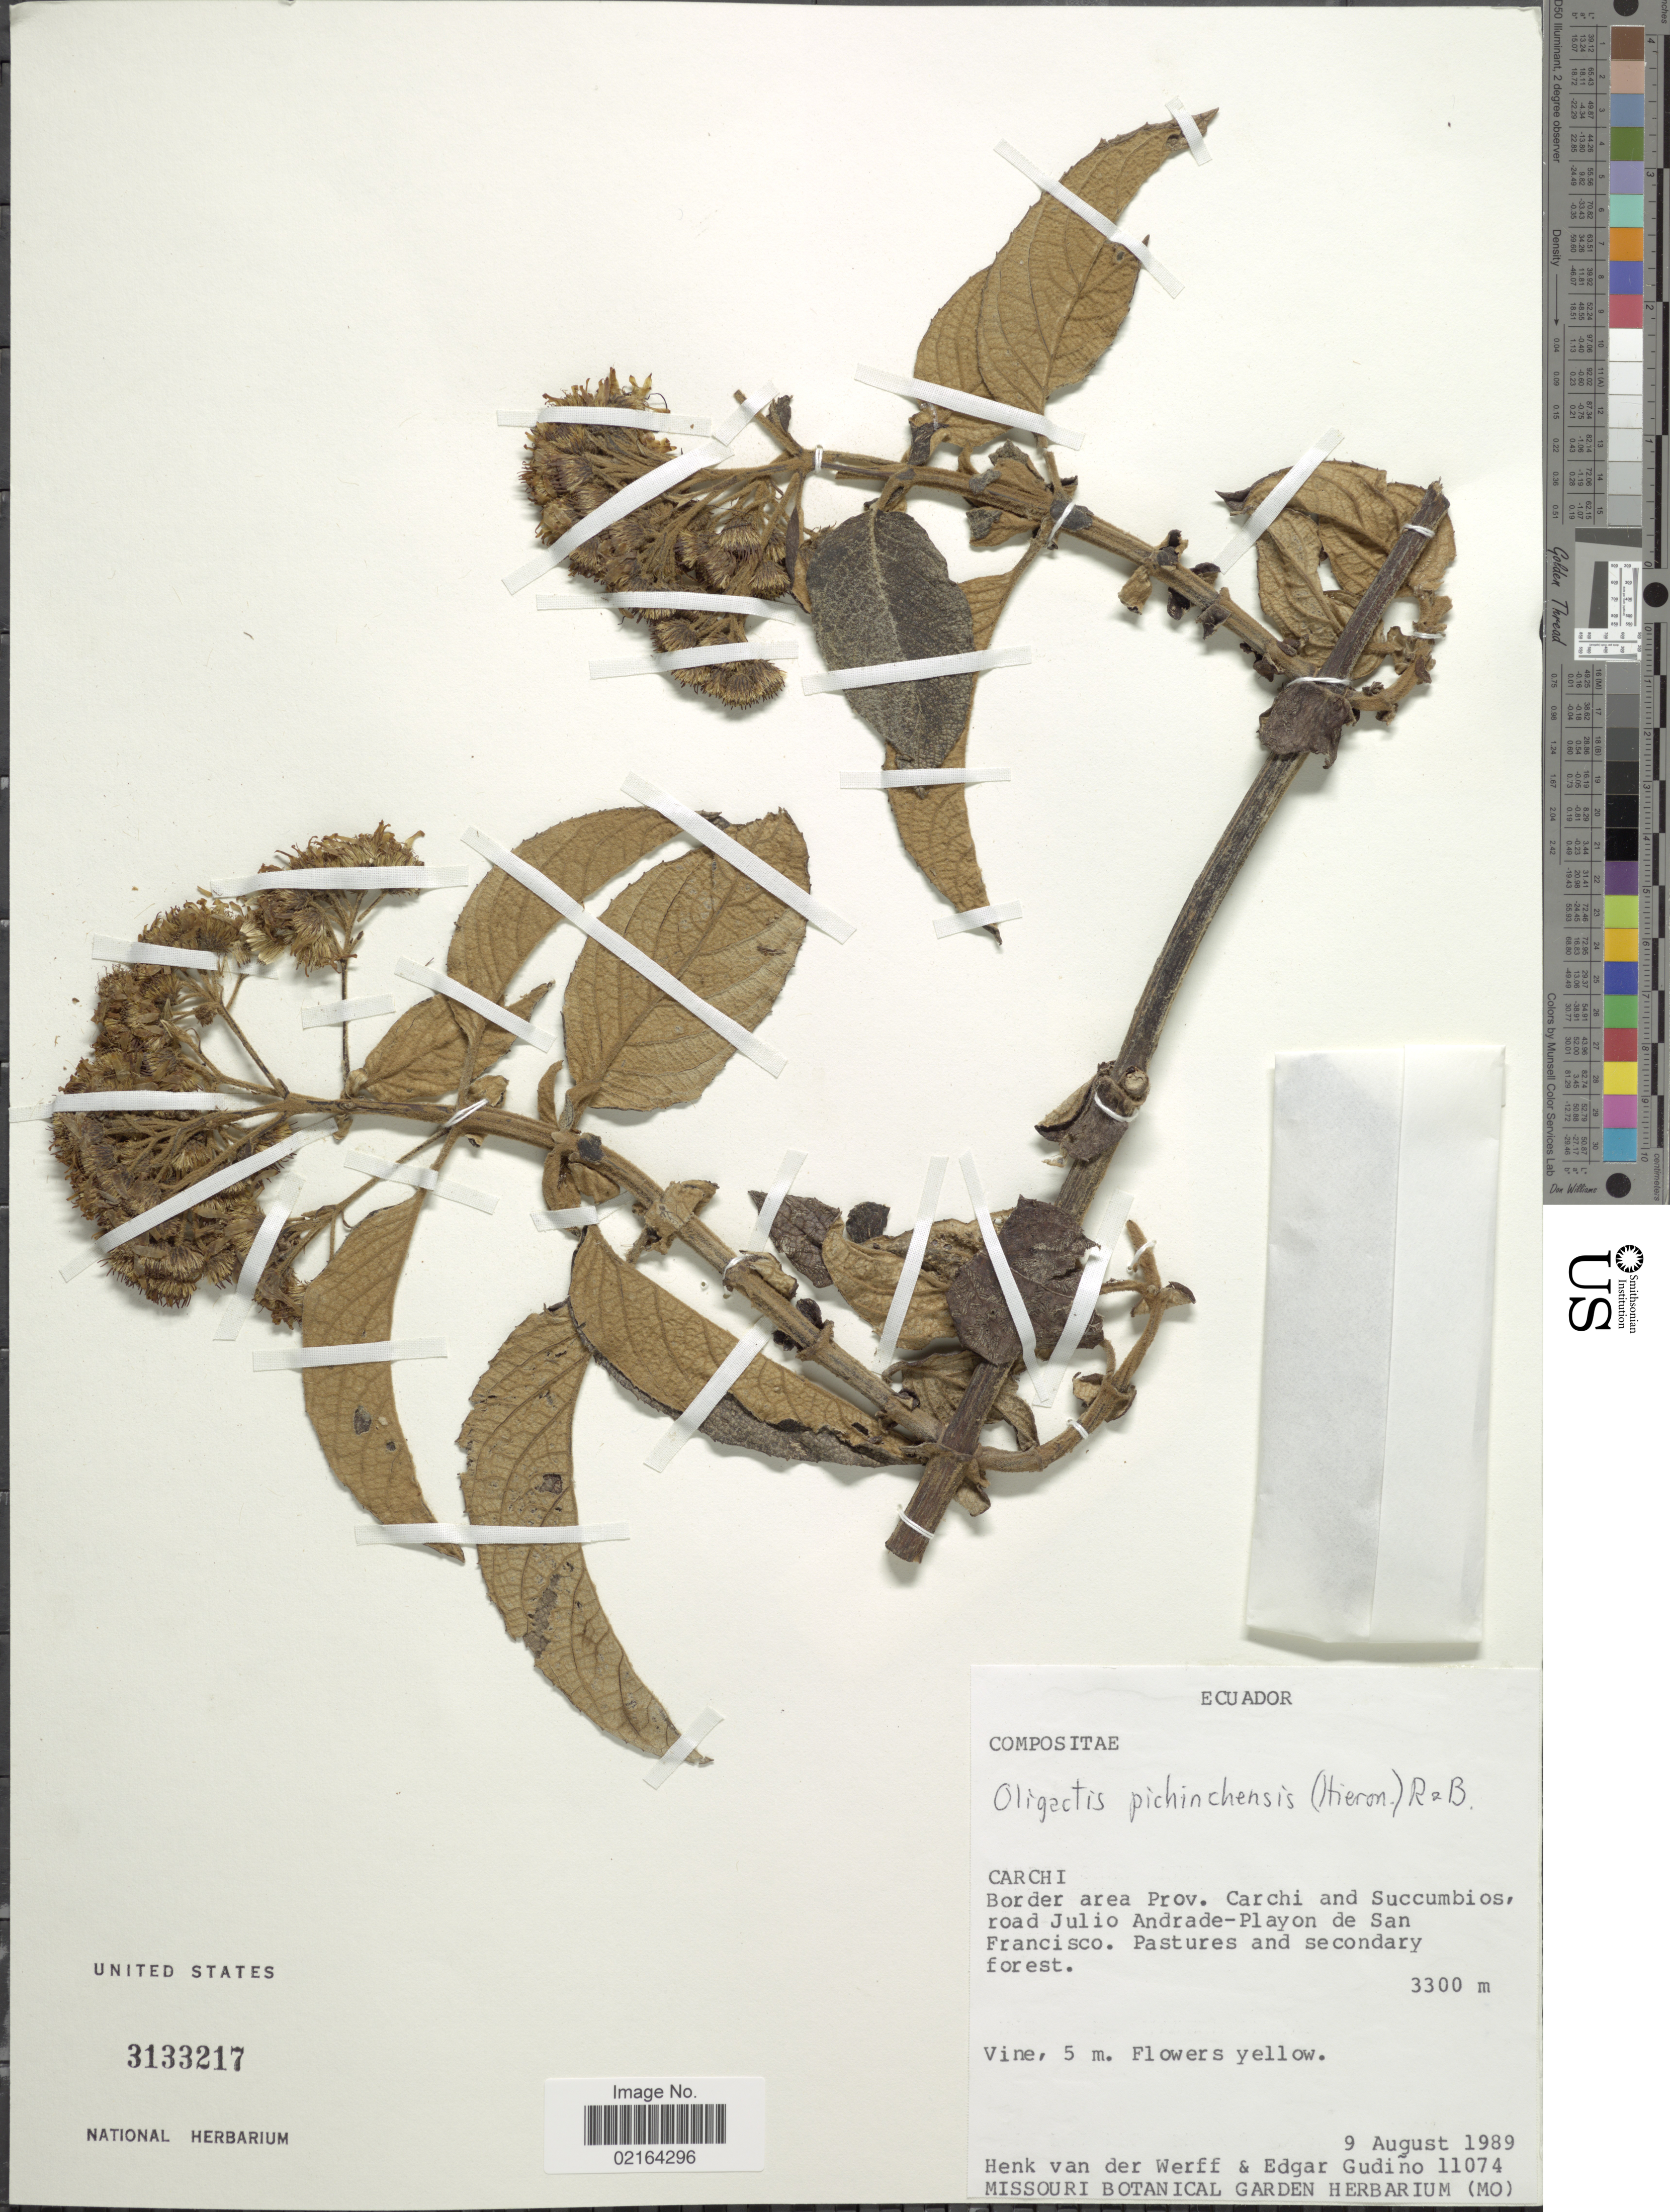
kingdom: Plantae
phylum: Tracheophyta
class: Magnoliopsida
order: Asterales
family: Asteraceae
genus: Sampera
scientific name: Sampera pichinichensis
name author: (Hieron.) V.A. Funk & H. Rob.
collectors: H. van der Werff & E. Gudiño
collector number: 11074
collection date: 1989-09-09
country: Ecuador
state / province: Carchi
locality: Carchil, Border area Prov. Carchi and Succumbios, road Julio Andrade-Playon de San Francisco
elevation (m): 3300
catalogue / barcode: US 3133217